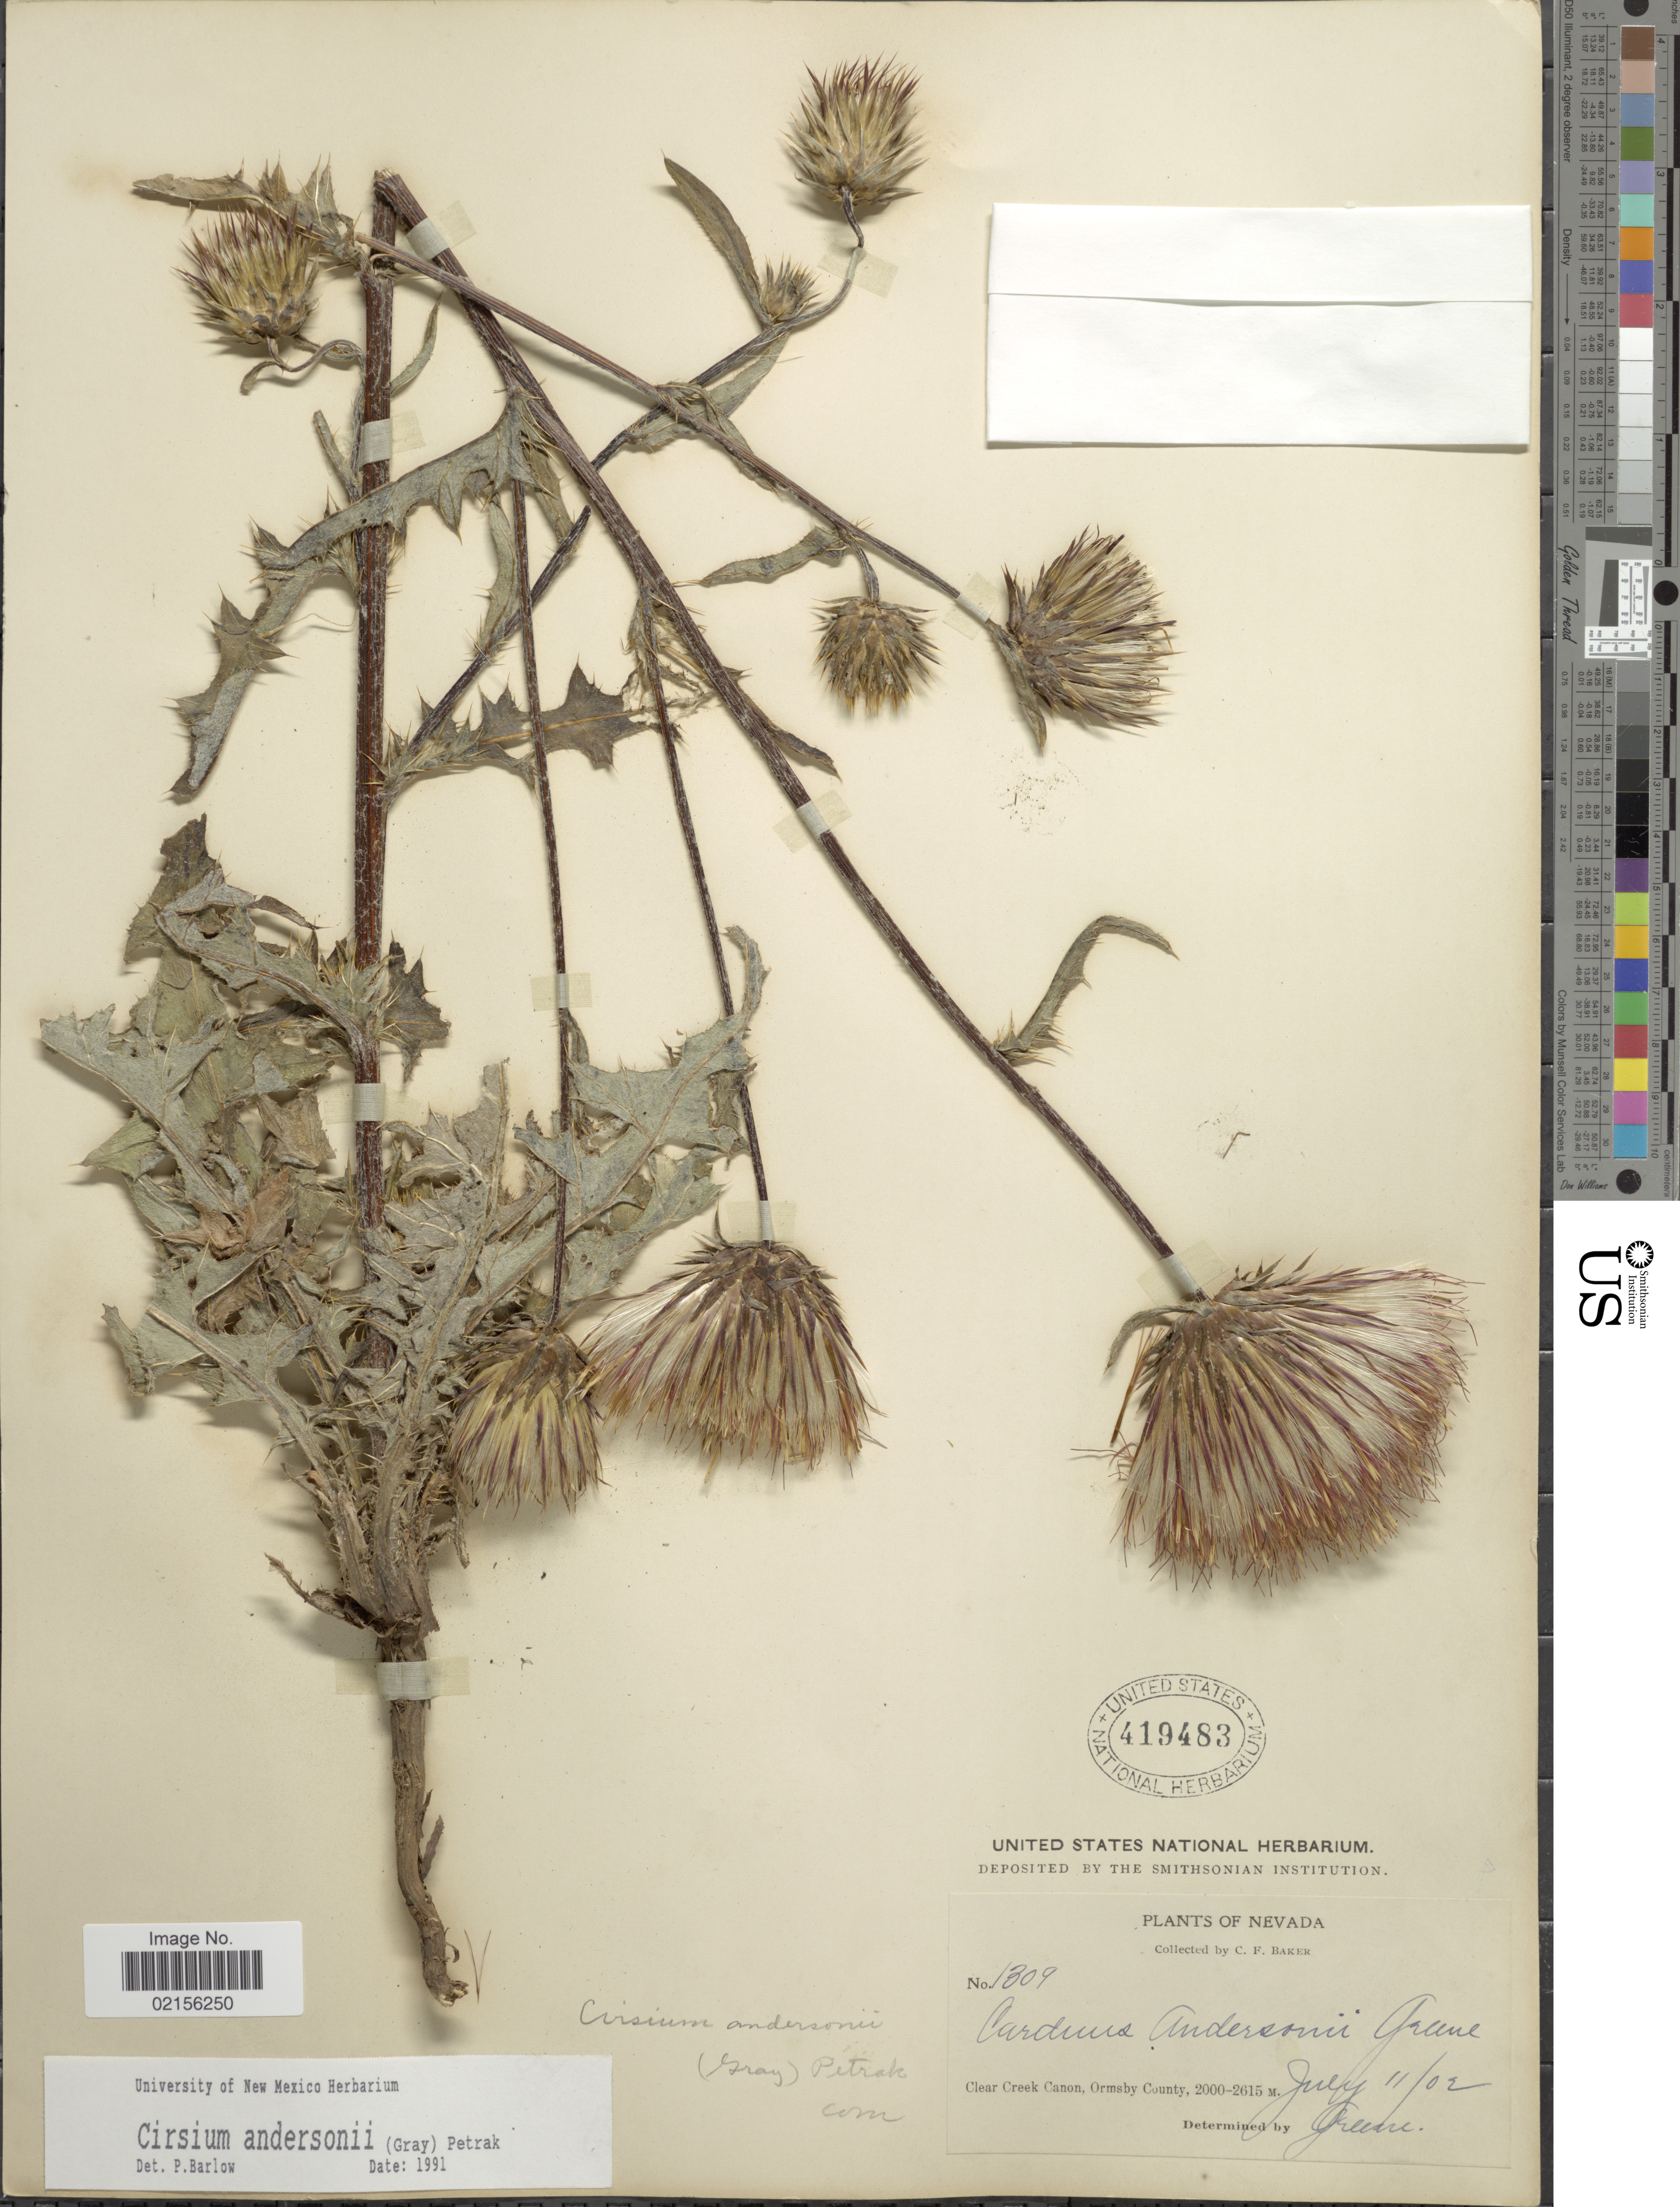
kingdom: Plantae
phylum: Tracheophyta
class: Magnoliopsida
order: Asterales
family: Asteraceae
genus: Cirsium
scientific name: Cirsium andersonii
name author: (A. Gray) Petr.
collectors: C. F. Baker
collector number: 1309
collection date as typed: Transcribed d/m/y: 11/7/2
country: United States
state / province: Nevada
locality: Clear Creek Canon, Ormsby County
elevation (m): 2000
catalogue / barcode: US 419483